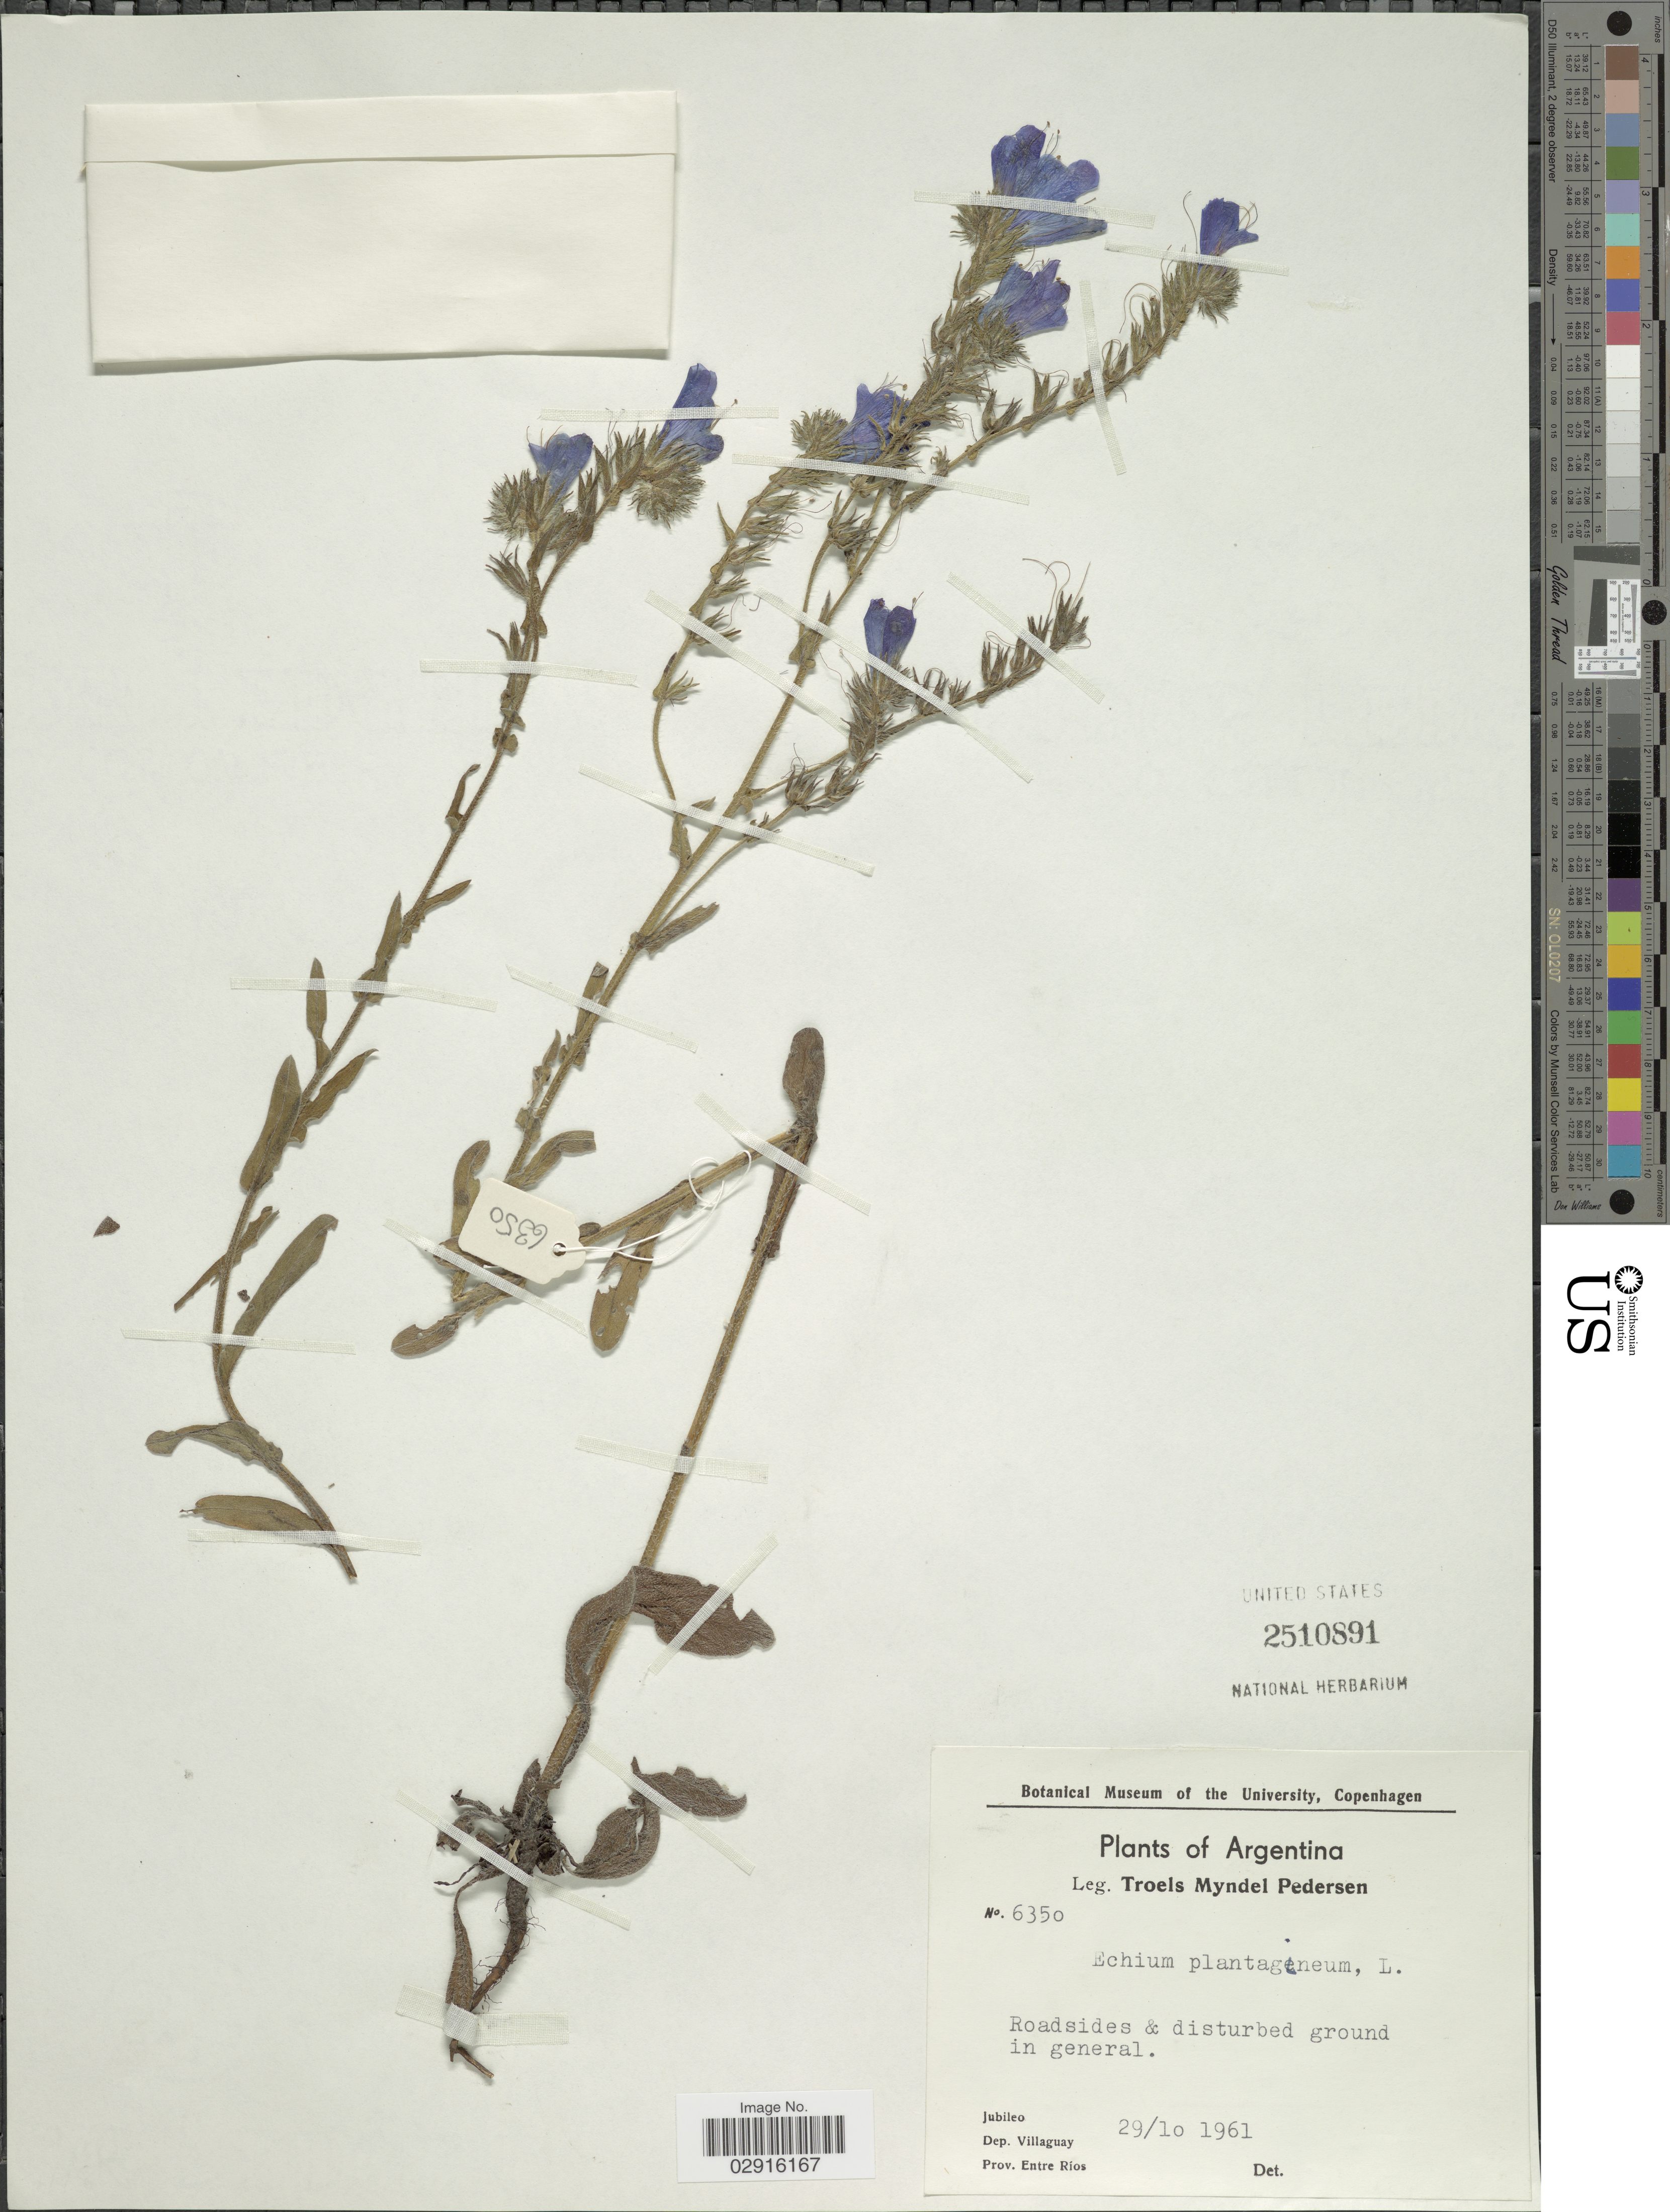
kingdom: Plantae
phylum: Tracheophyta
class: Magnoliopsida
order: Boraginales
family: Boraginaceae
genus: Echium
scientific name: Echium plantagineum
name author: L.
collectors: T. Pederson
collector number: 6350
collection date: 1961-10-29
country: Argentina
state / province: Entre Rios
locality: Roadsides & disturbed ground in general. Jubileo. Dep. Villaguay. Prov. Entre Ríos.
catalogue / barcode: US 2510891